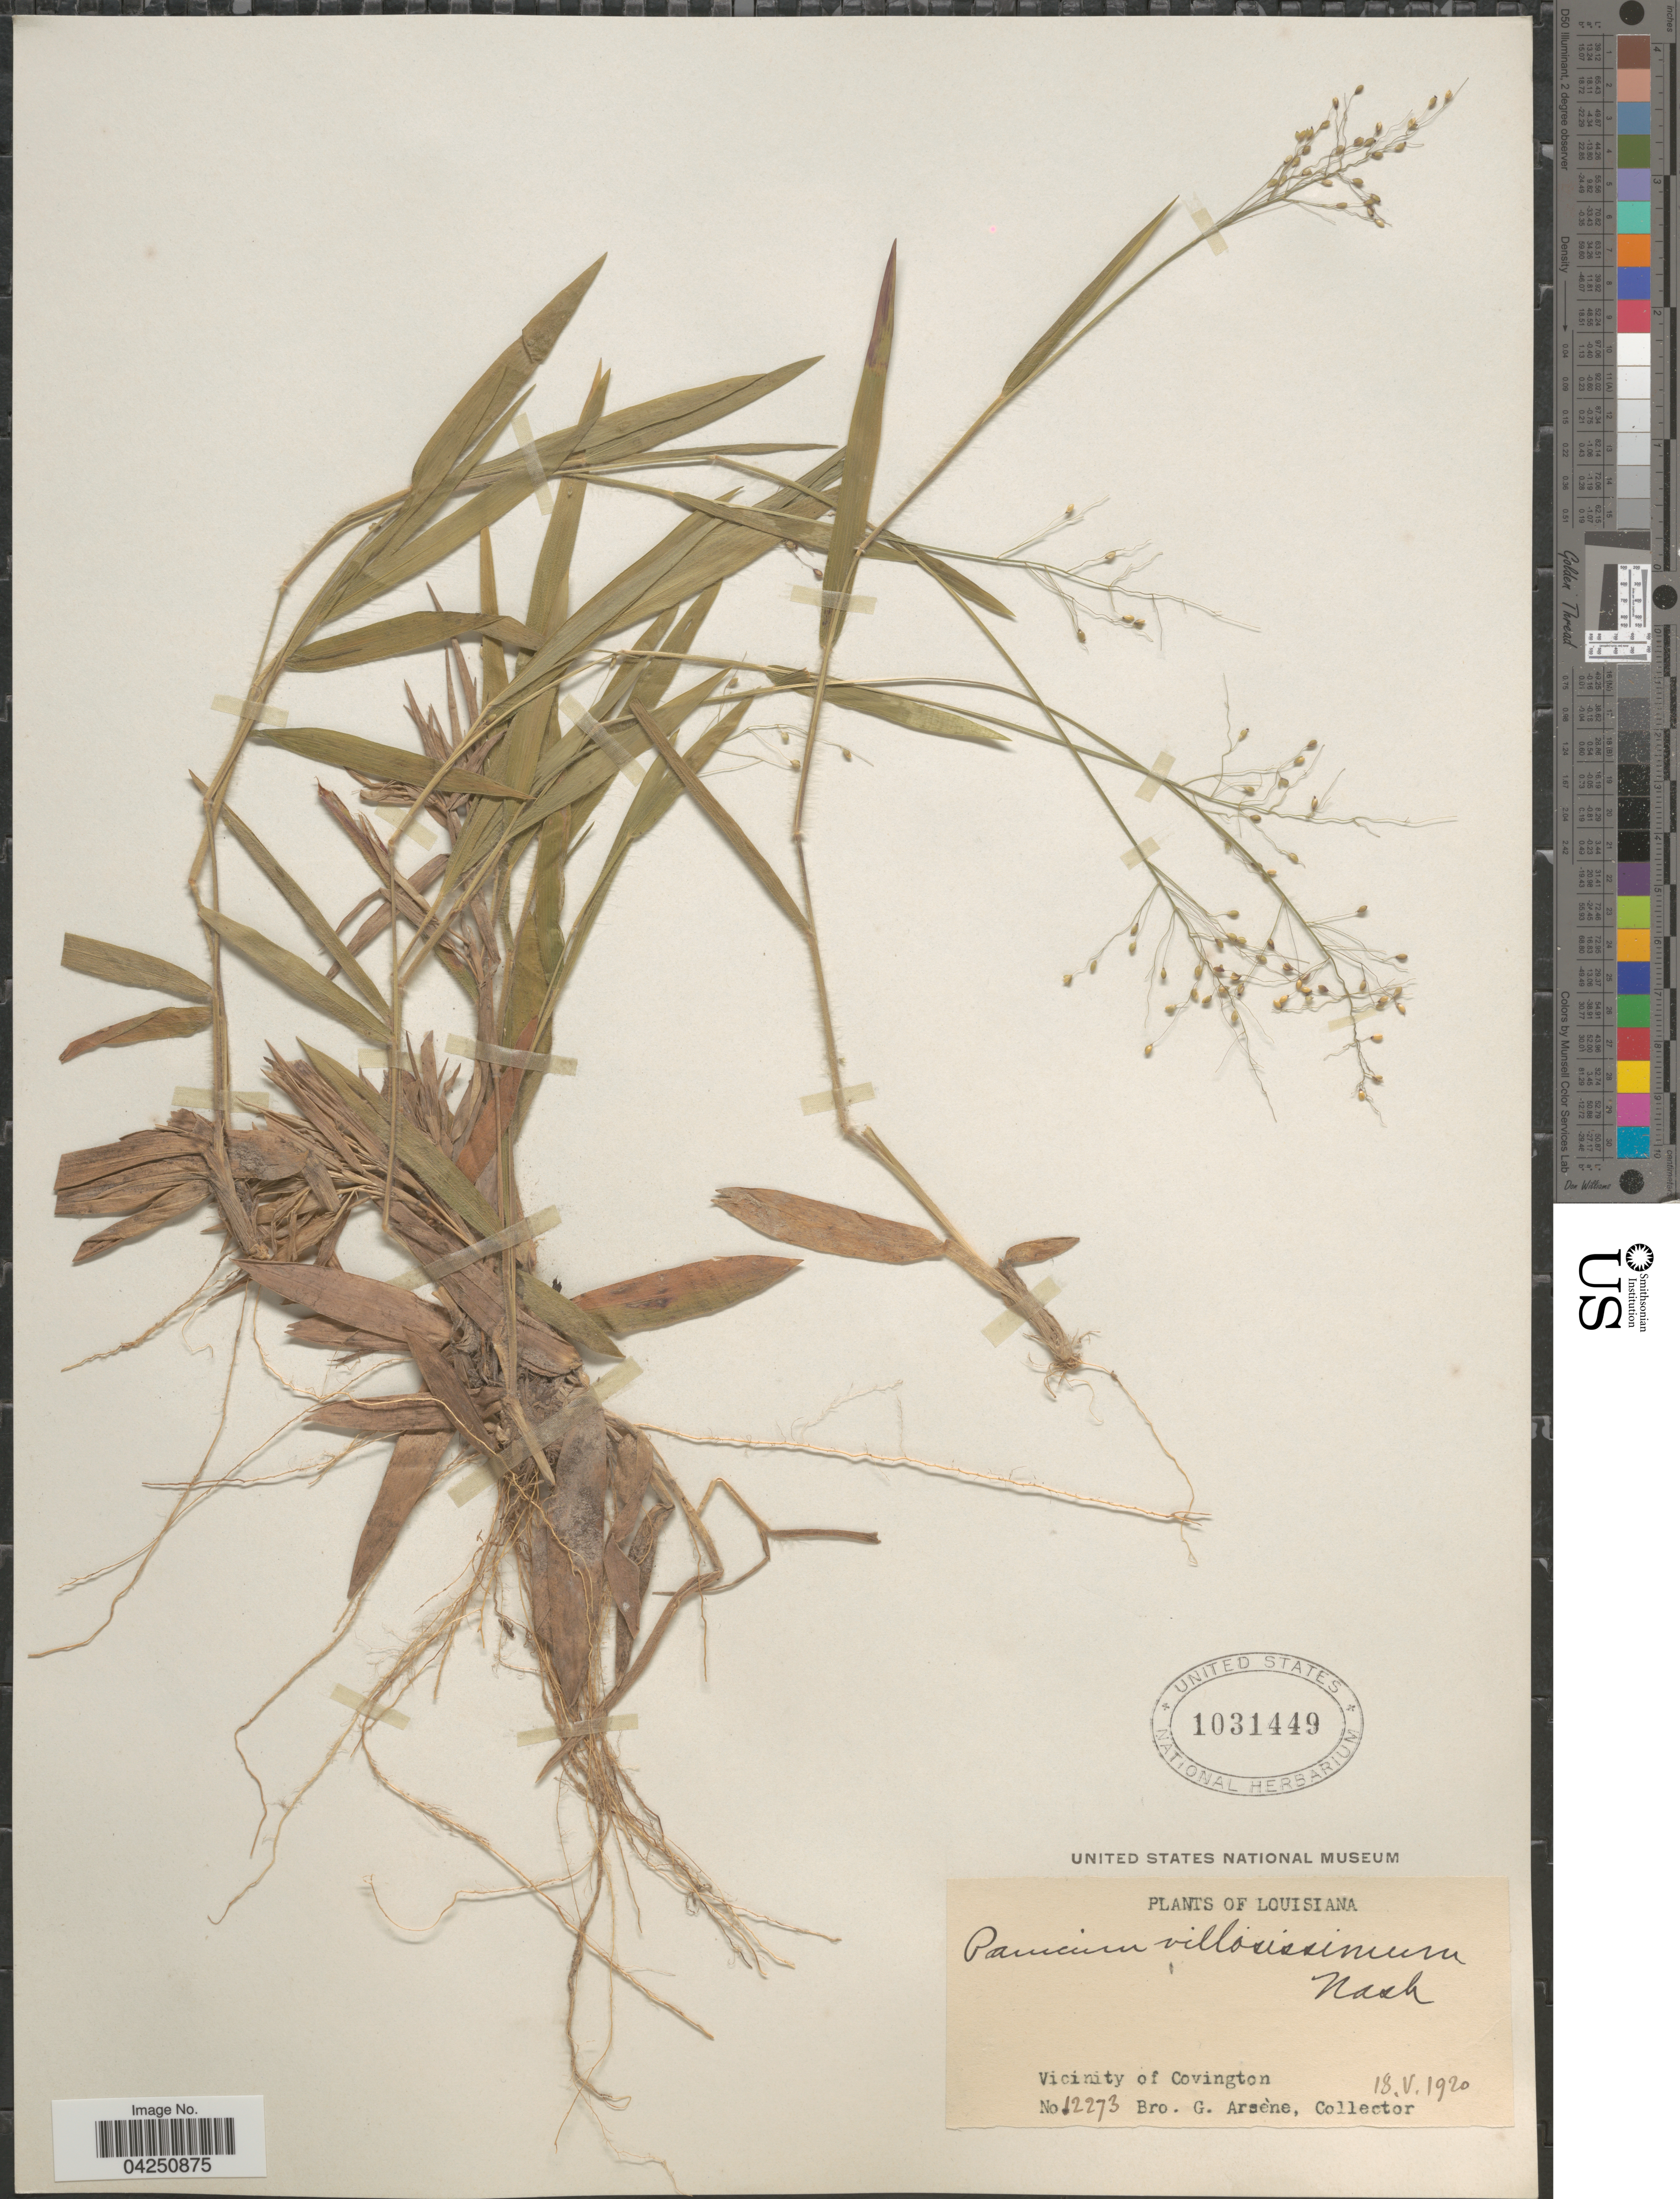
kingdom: Plantae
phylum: Tracheophyta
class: Liliopsida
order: Poales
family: Poaceae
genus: Dichanthelium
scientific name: Dichanthelium acuminatum var. acuminatum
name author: (Sw.) Gould & C.A. Clark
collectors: Bro. G. Arsène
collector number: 12273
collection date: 1920-05-18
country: United States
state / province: Louisiana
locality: Vicinity of Covington.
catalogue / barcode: US 1031449